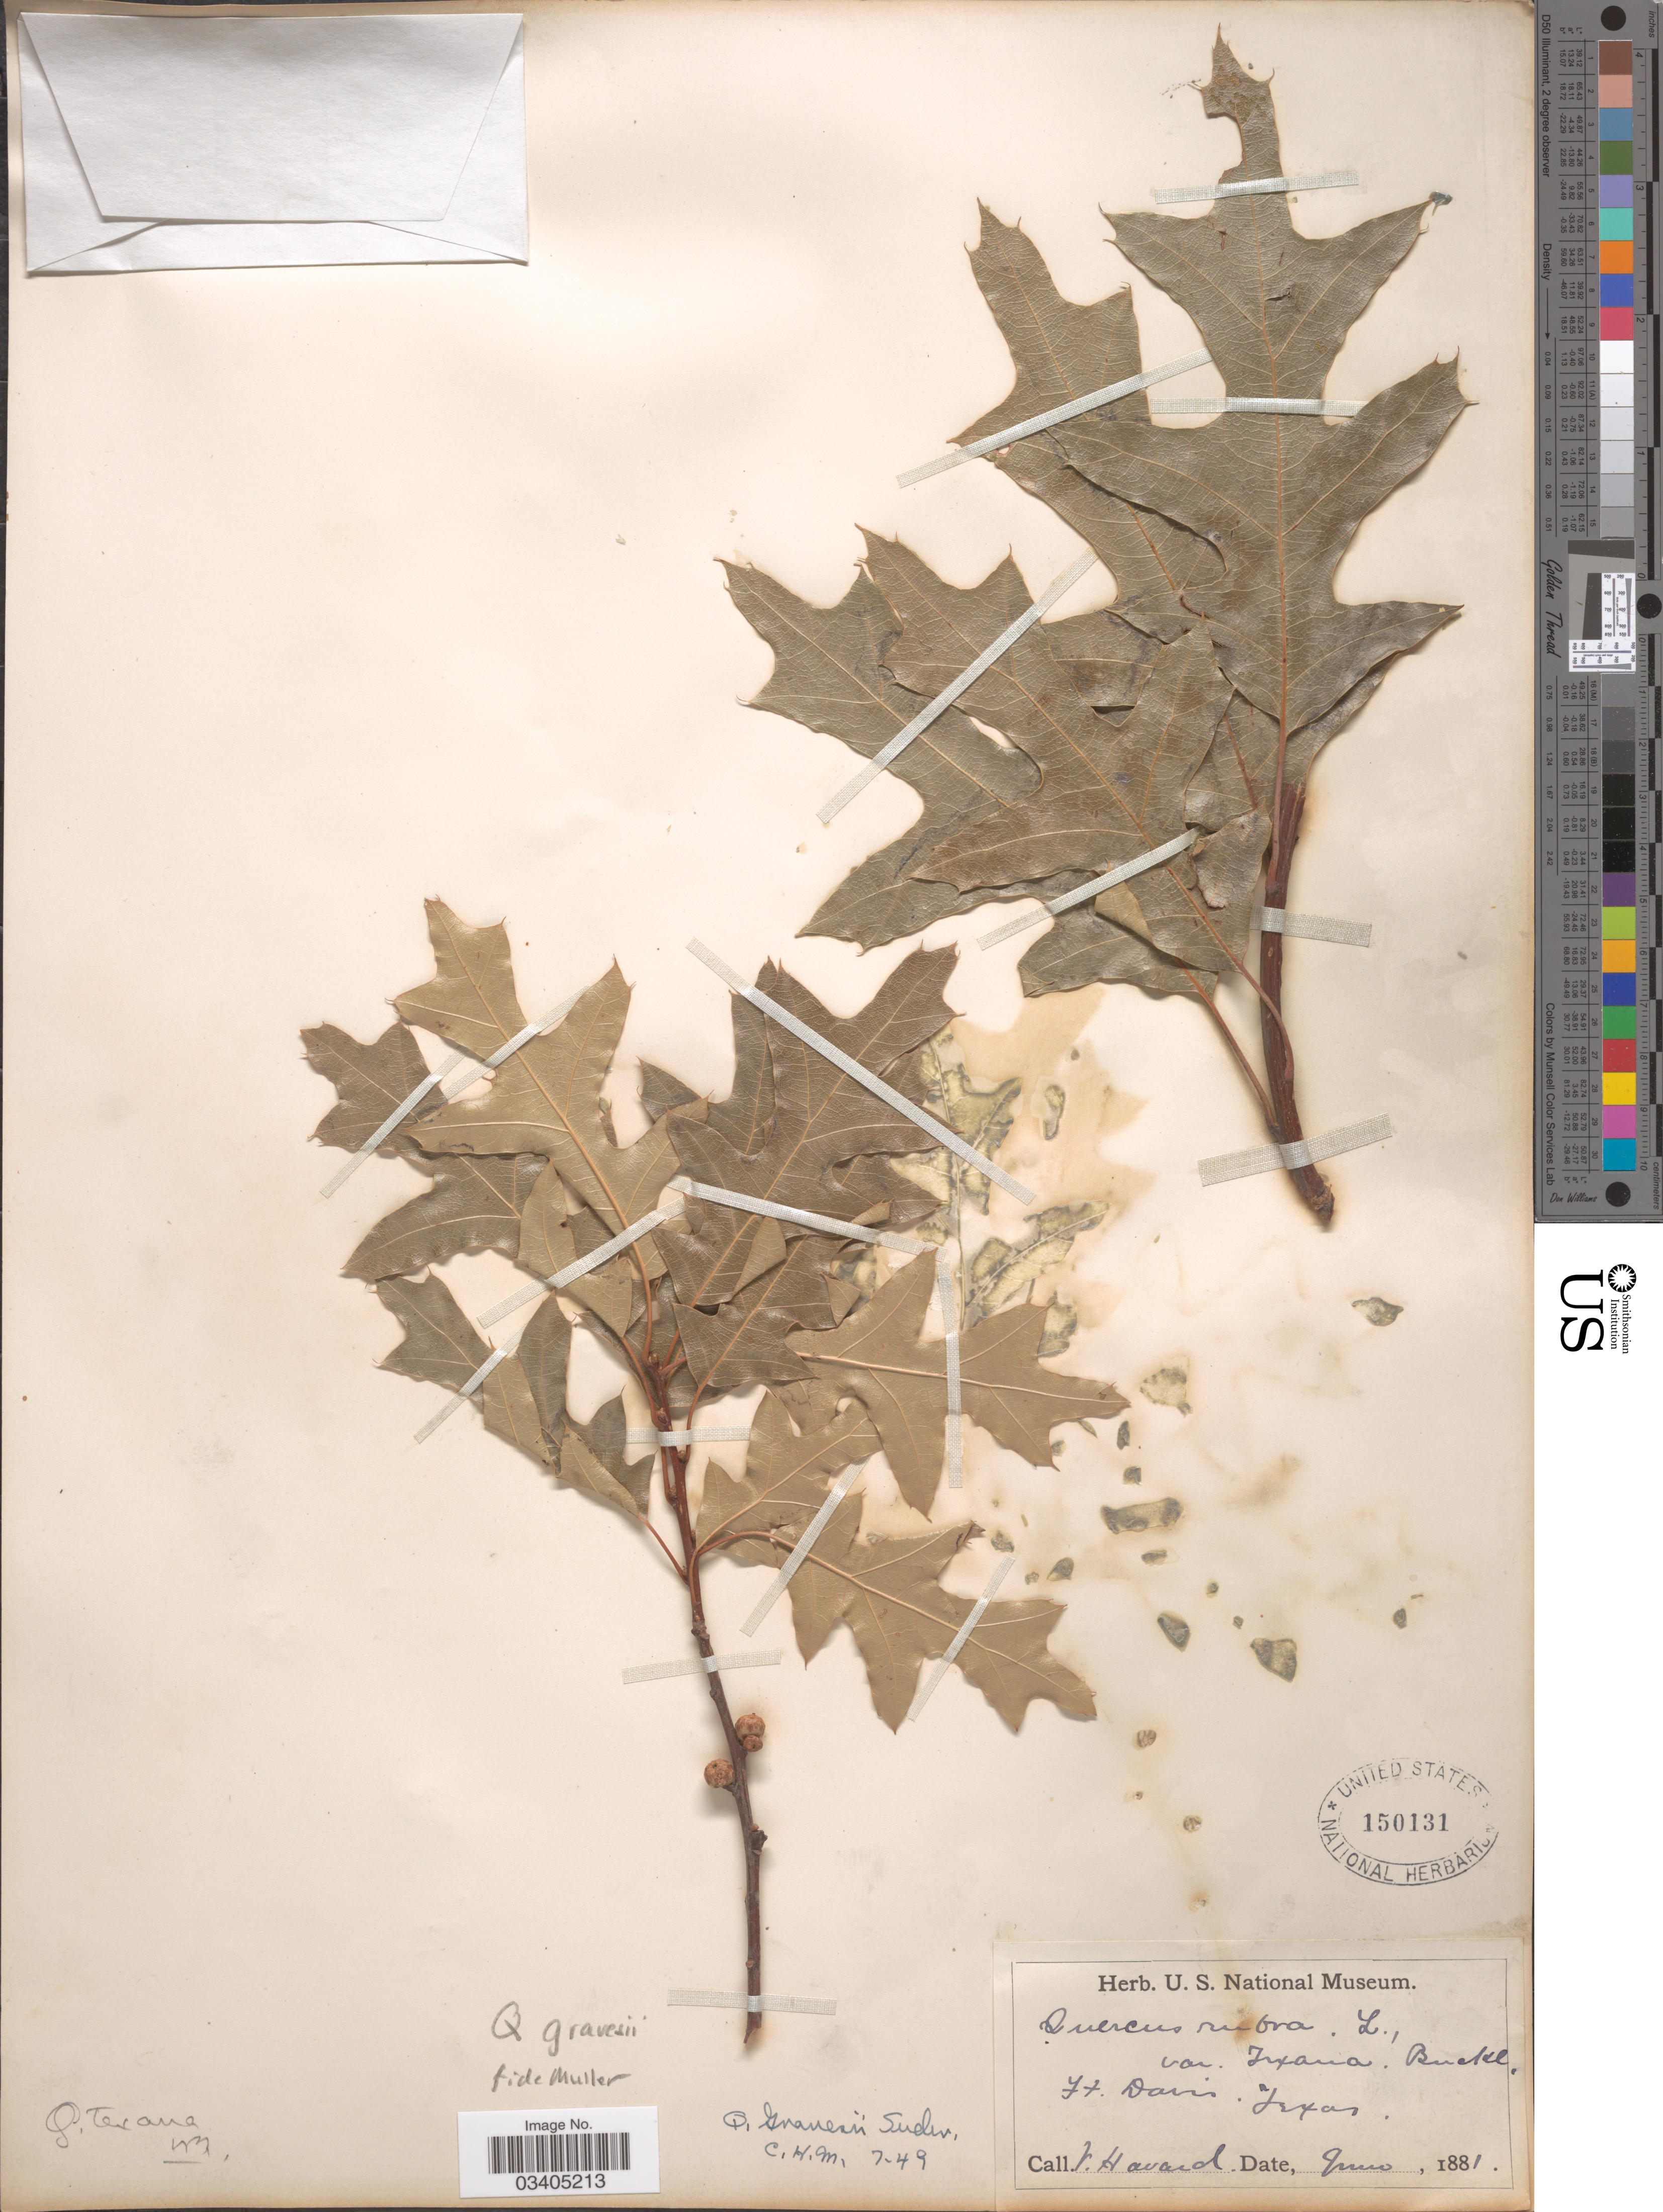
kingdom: Plantae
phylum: Tracheophyta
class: Magnoliopsida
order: Fagales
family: Fagaceae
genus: Quercus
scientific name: Quercus gravesii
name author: Sudw.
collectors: V. Havard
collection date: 1881-06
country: United States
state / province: Texas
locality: Ft. Davis.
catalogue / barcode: US 150131